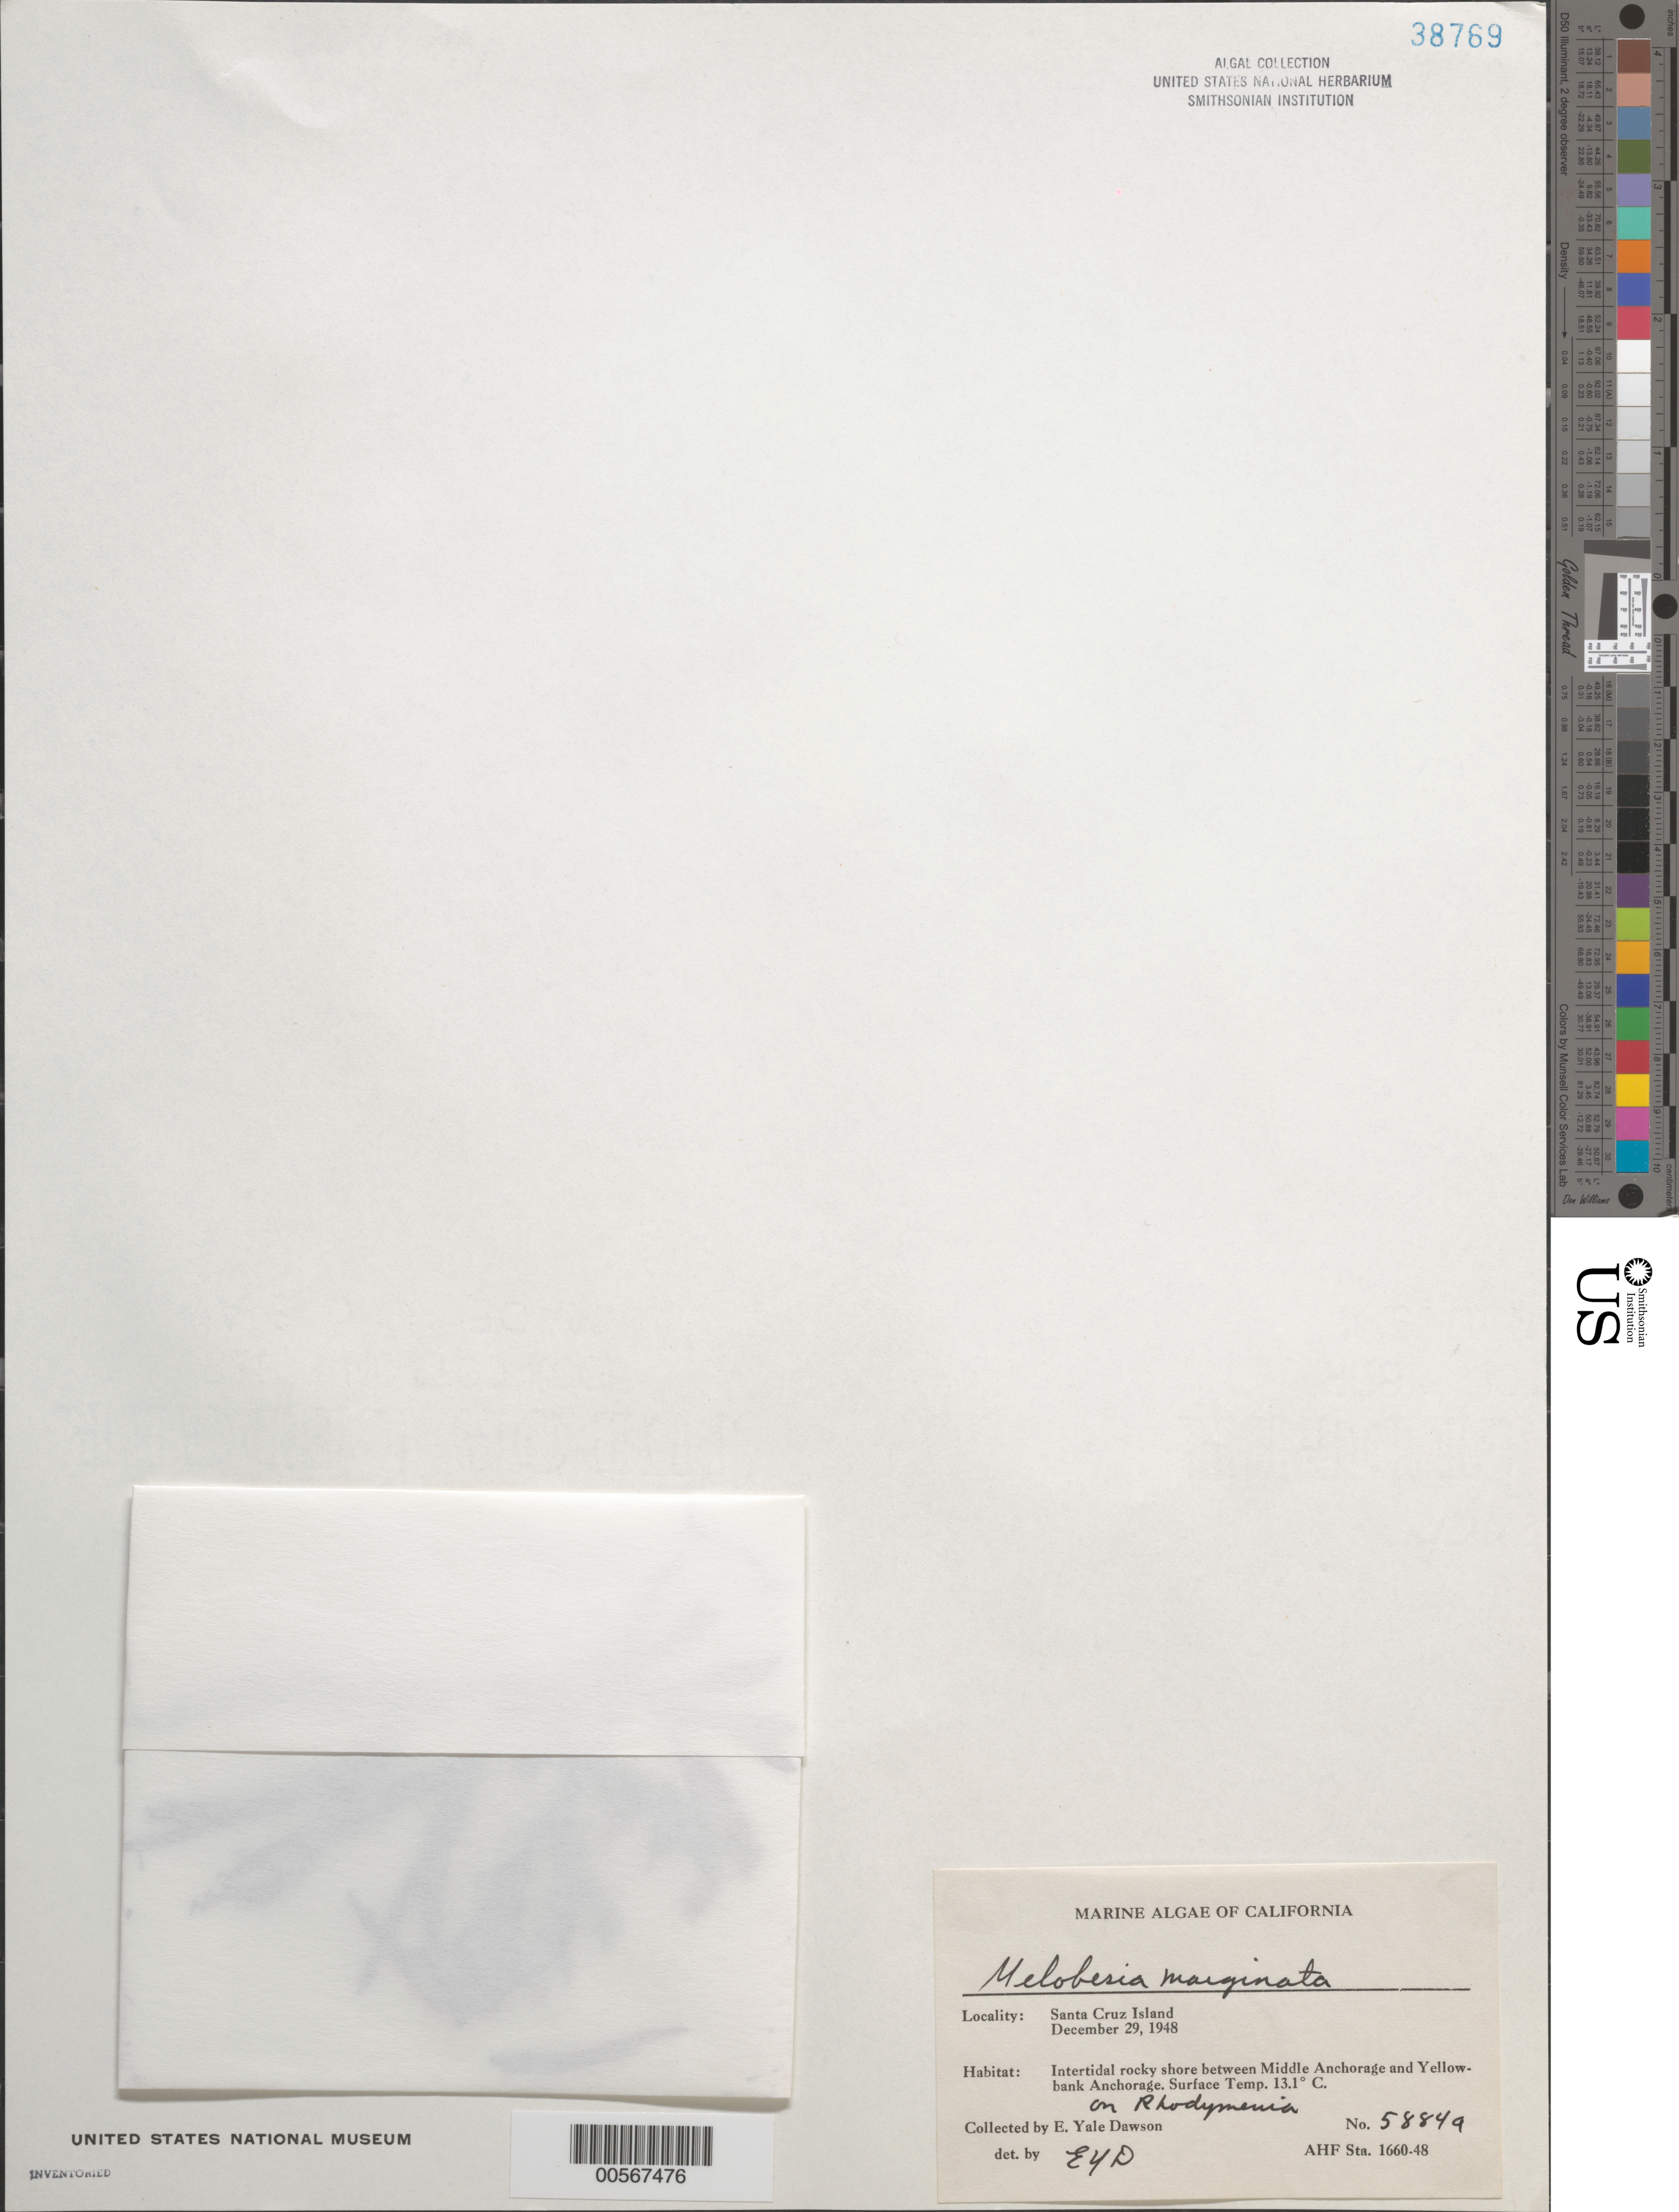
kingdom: Plantae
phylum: Rhodophyta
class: Florideophyceae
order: Corallinales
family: Hapalidiaceae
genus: Melobesia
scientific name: Melobesia marginata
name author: Setch. & Foslie in Foslie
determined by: Dawson, E. Y.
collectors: E. Y. Dawson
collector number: EYD 5884a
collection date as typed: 29 Dec 1948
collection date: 1948-12-29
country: United States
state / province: California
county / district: Santa Barbara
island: Santa Cruz Island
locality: Between Middle Anchorage and Yellowbank Anchorage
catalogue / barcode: US 38769